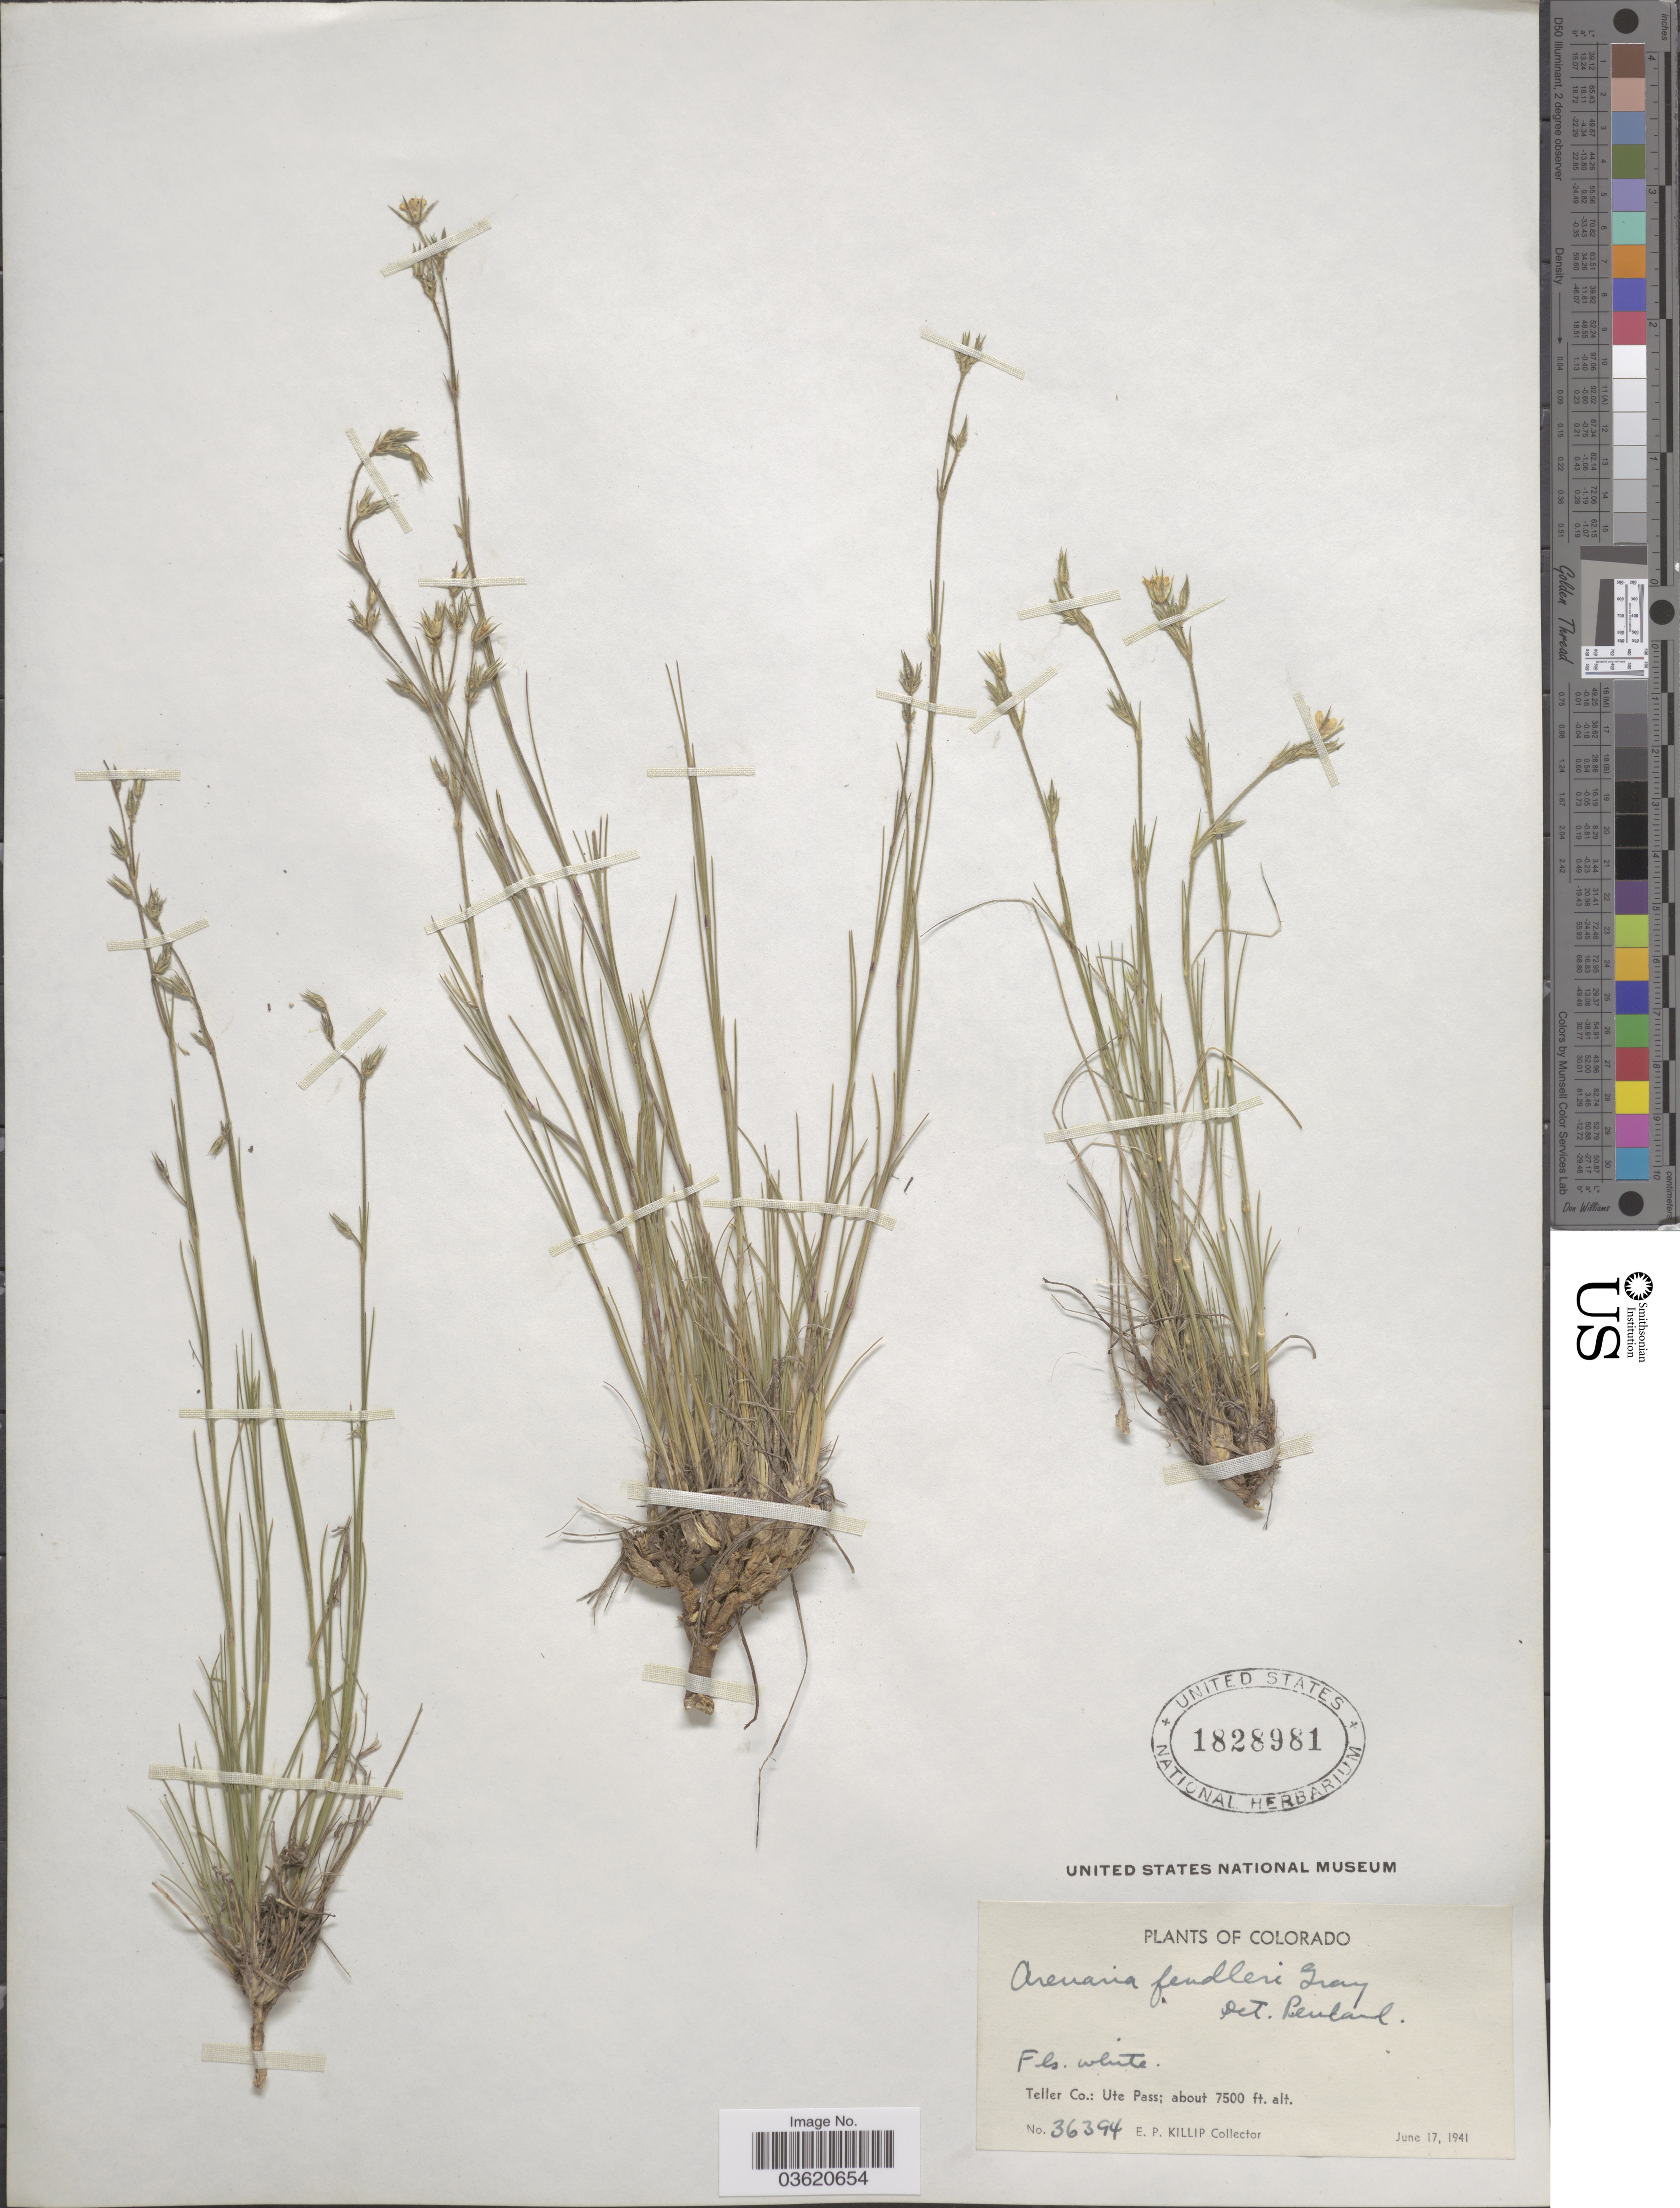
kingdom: Plantae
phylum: Tracheophyta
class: Magnoliopsida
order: Caryophyllales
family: Caryophyllaceae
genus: Eremogone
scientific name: Eremogone fendleri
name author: (A. Gray) Ikonn.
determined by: U.S. National Herbarium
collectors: E. P. Killip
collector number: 36394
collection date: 1941-06-17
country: United States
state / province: Colorado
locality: Teller Co.: Ute Pass.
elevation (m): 2286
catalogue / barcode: US 1828981